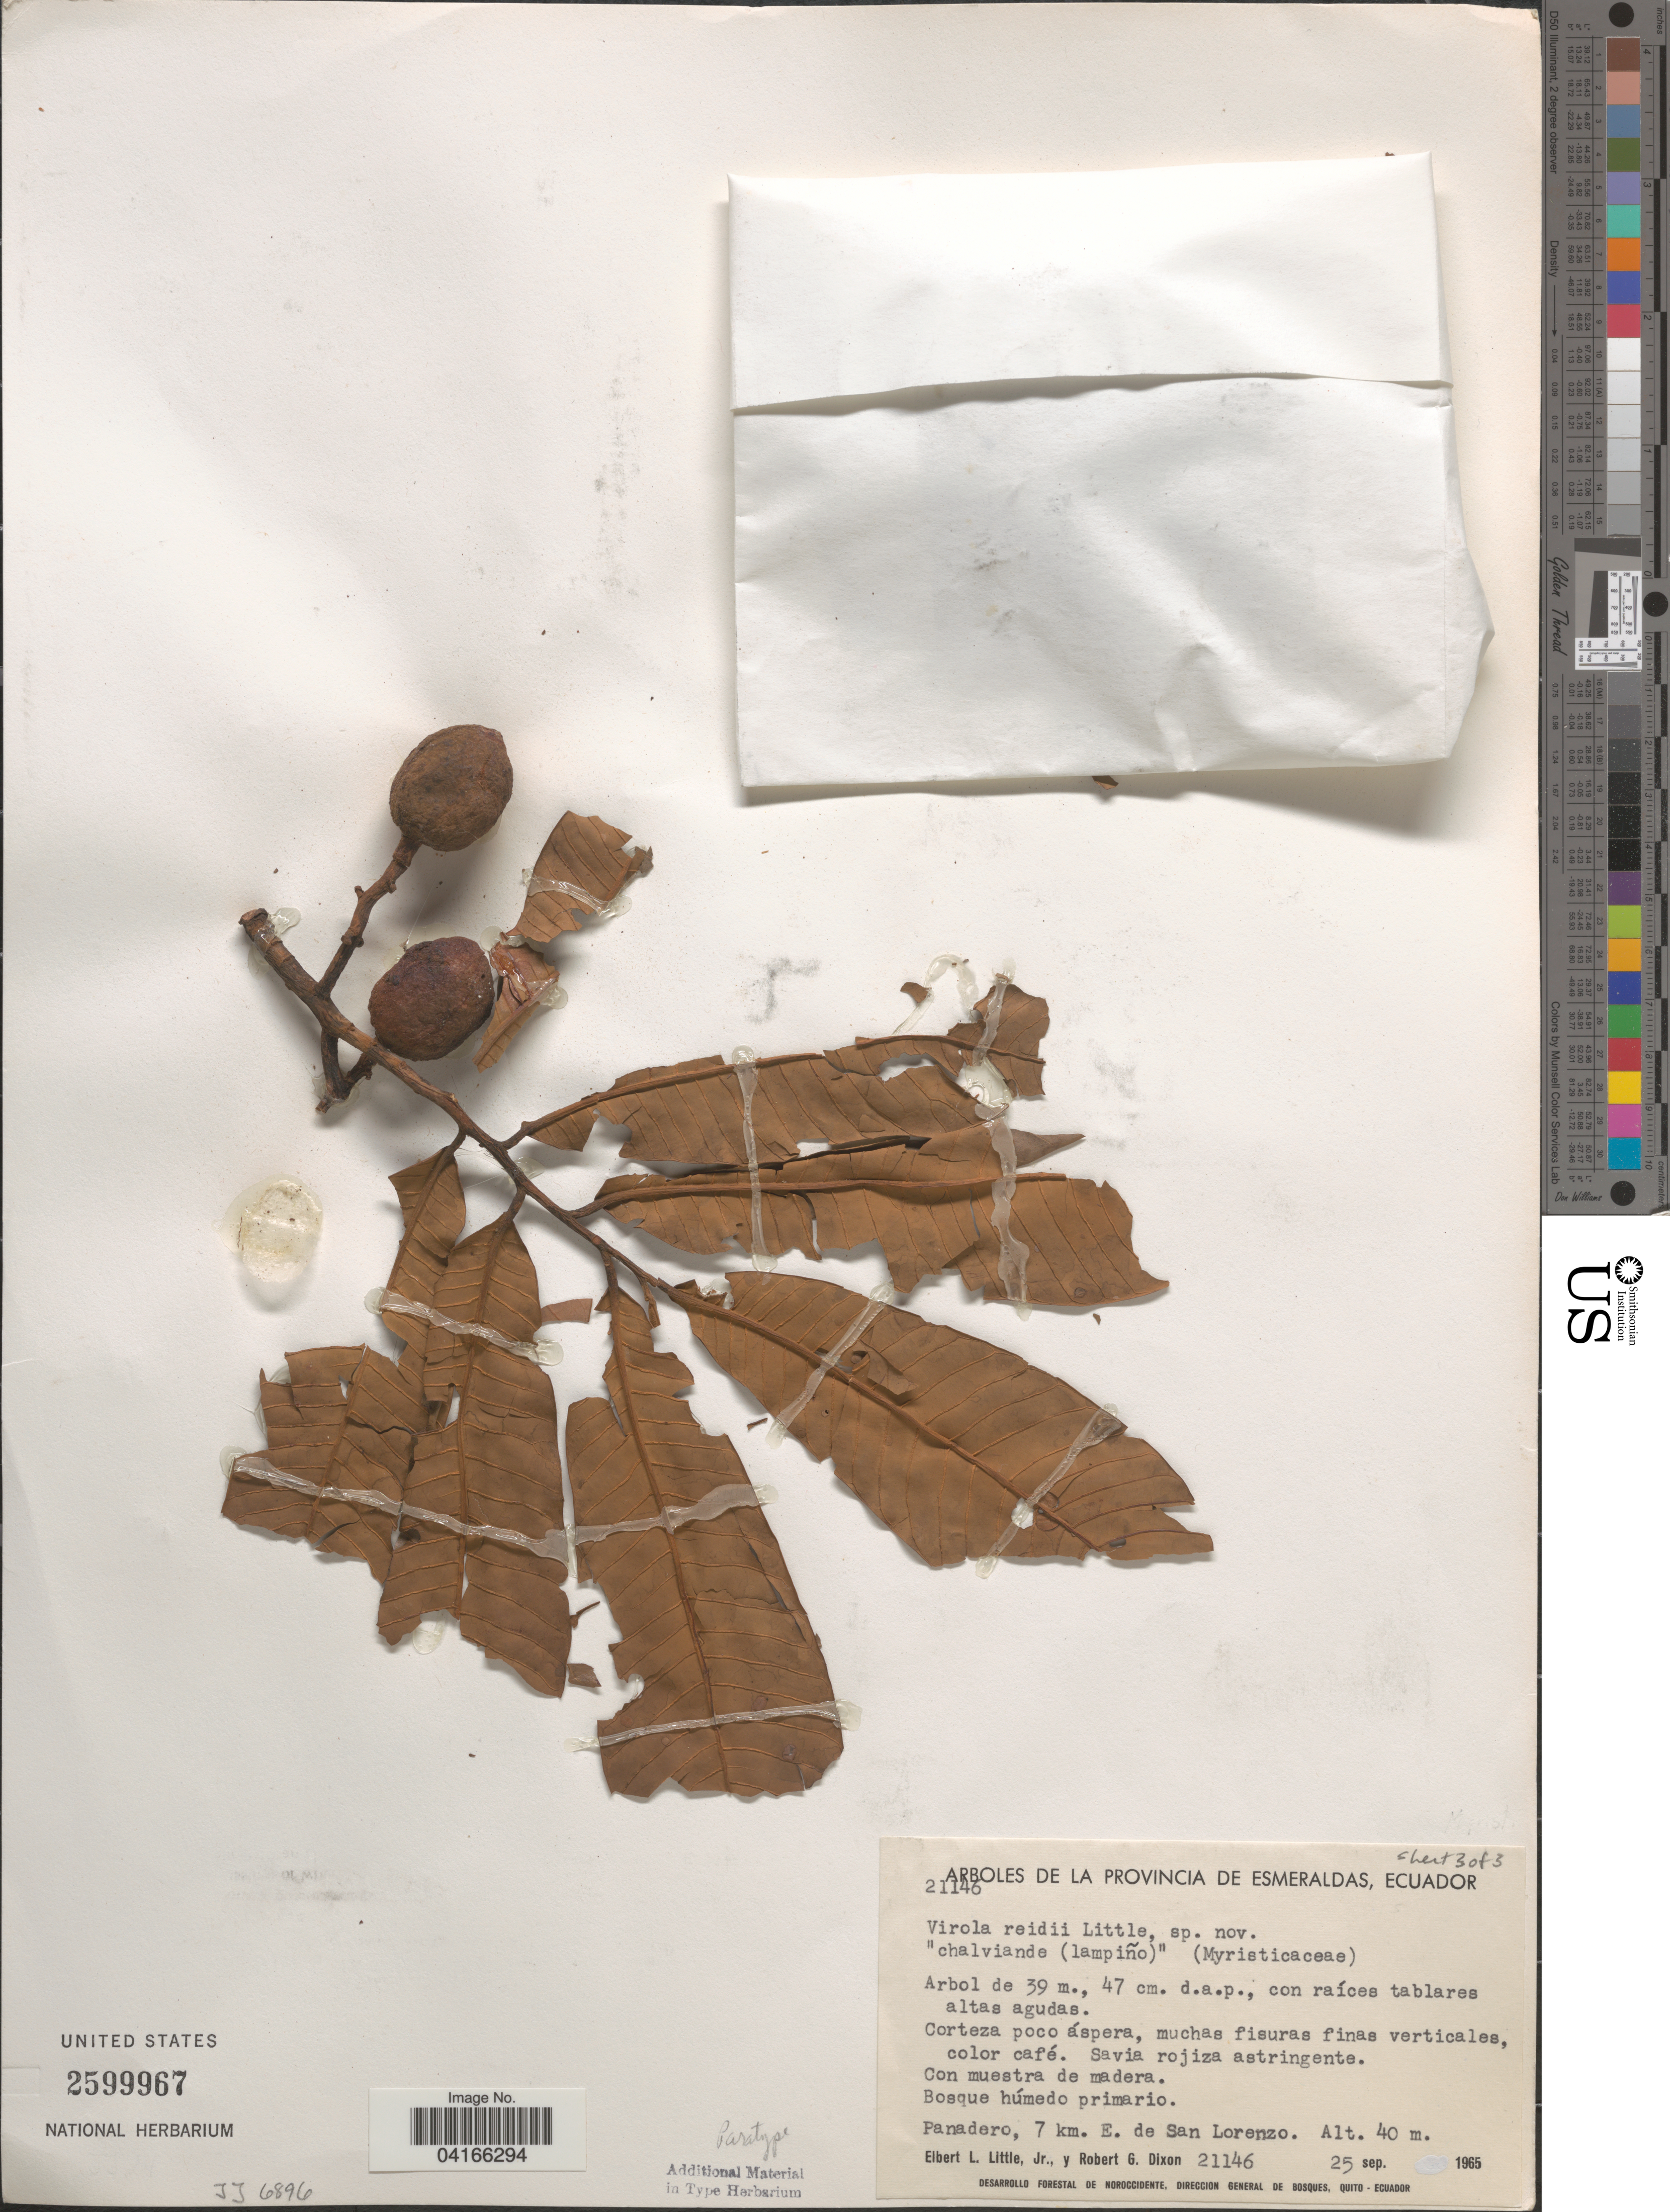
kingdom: Plantae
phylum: Tracheophyta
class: Magnoliopsida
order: Magnoliales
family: Myristicaceae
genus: Virola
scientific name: Virola reidii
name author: Little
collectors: E. L. Little & R. G. Dixon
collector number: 21146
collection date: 1965-09-25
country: Ecuador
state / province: Esmeraldas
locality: Panadero, 7 km. E. de San Lorenzo.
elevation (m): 40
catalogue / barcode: US 2599967